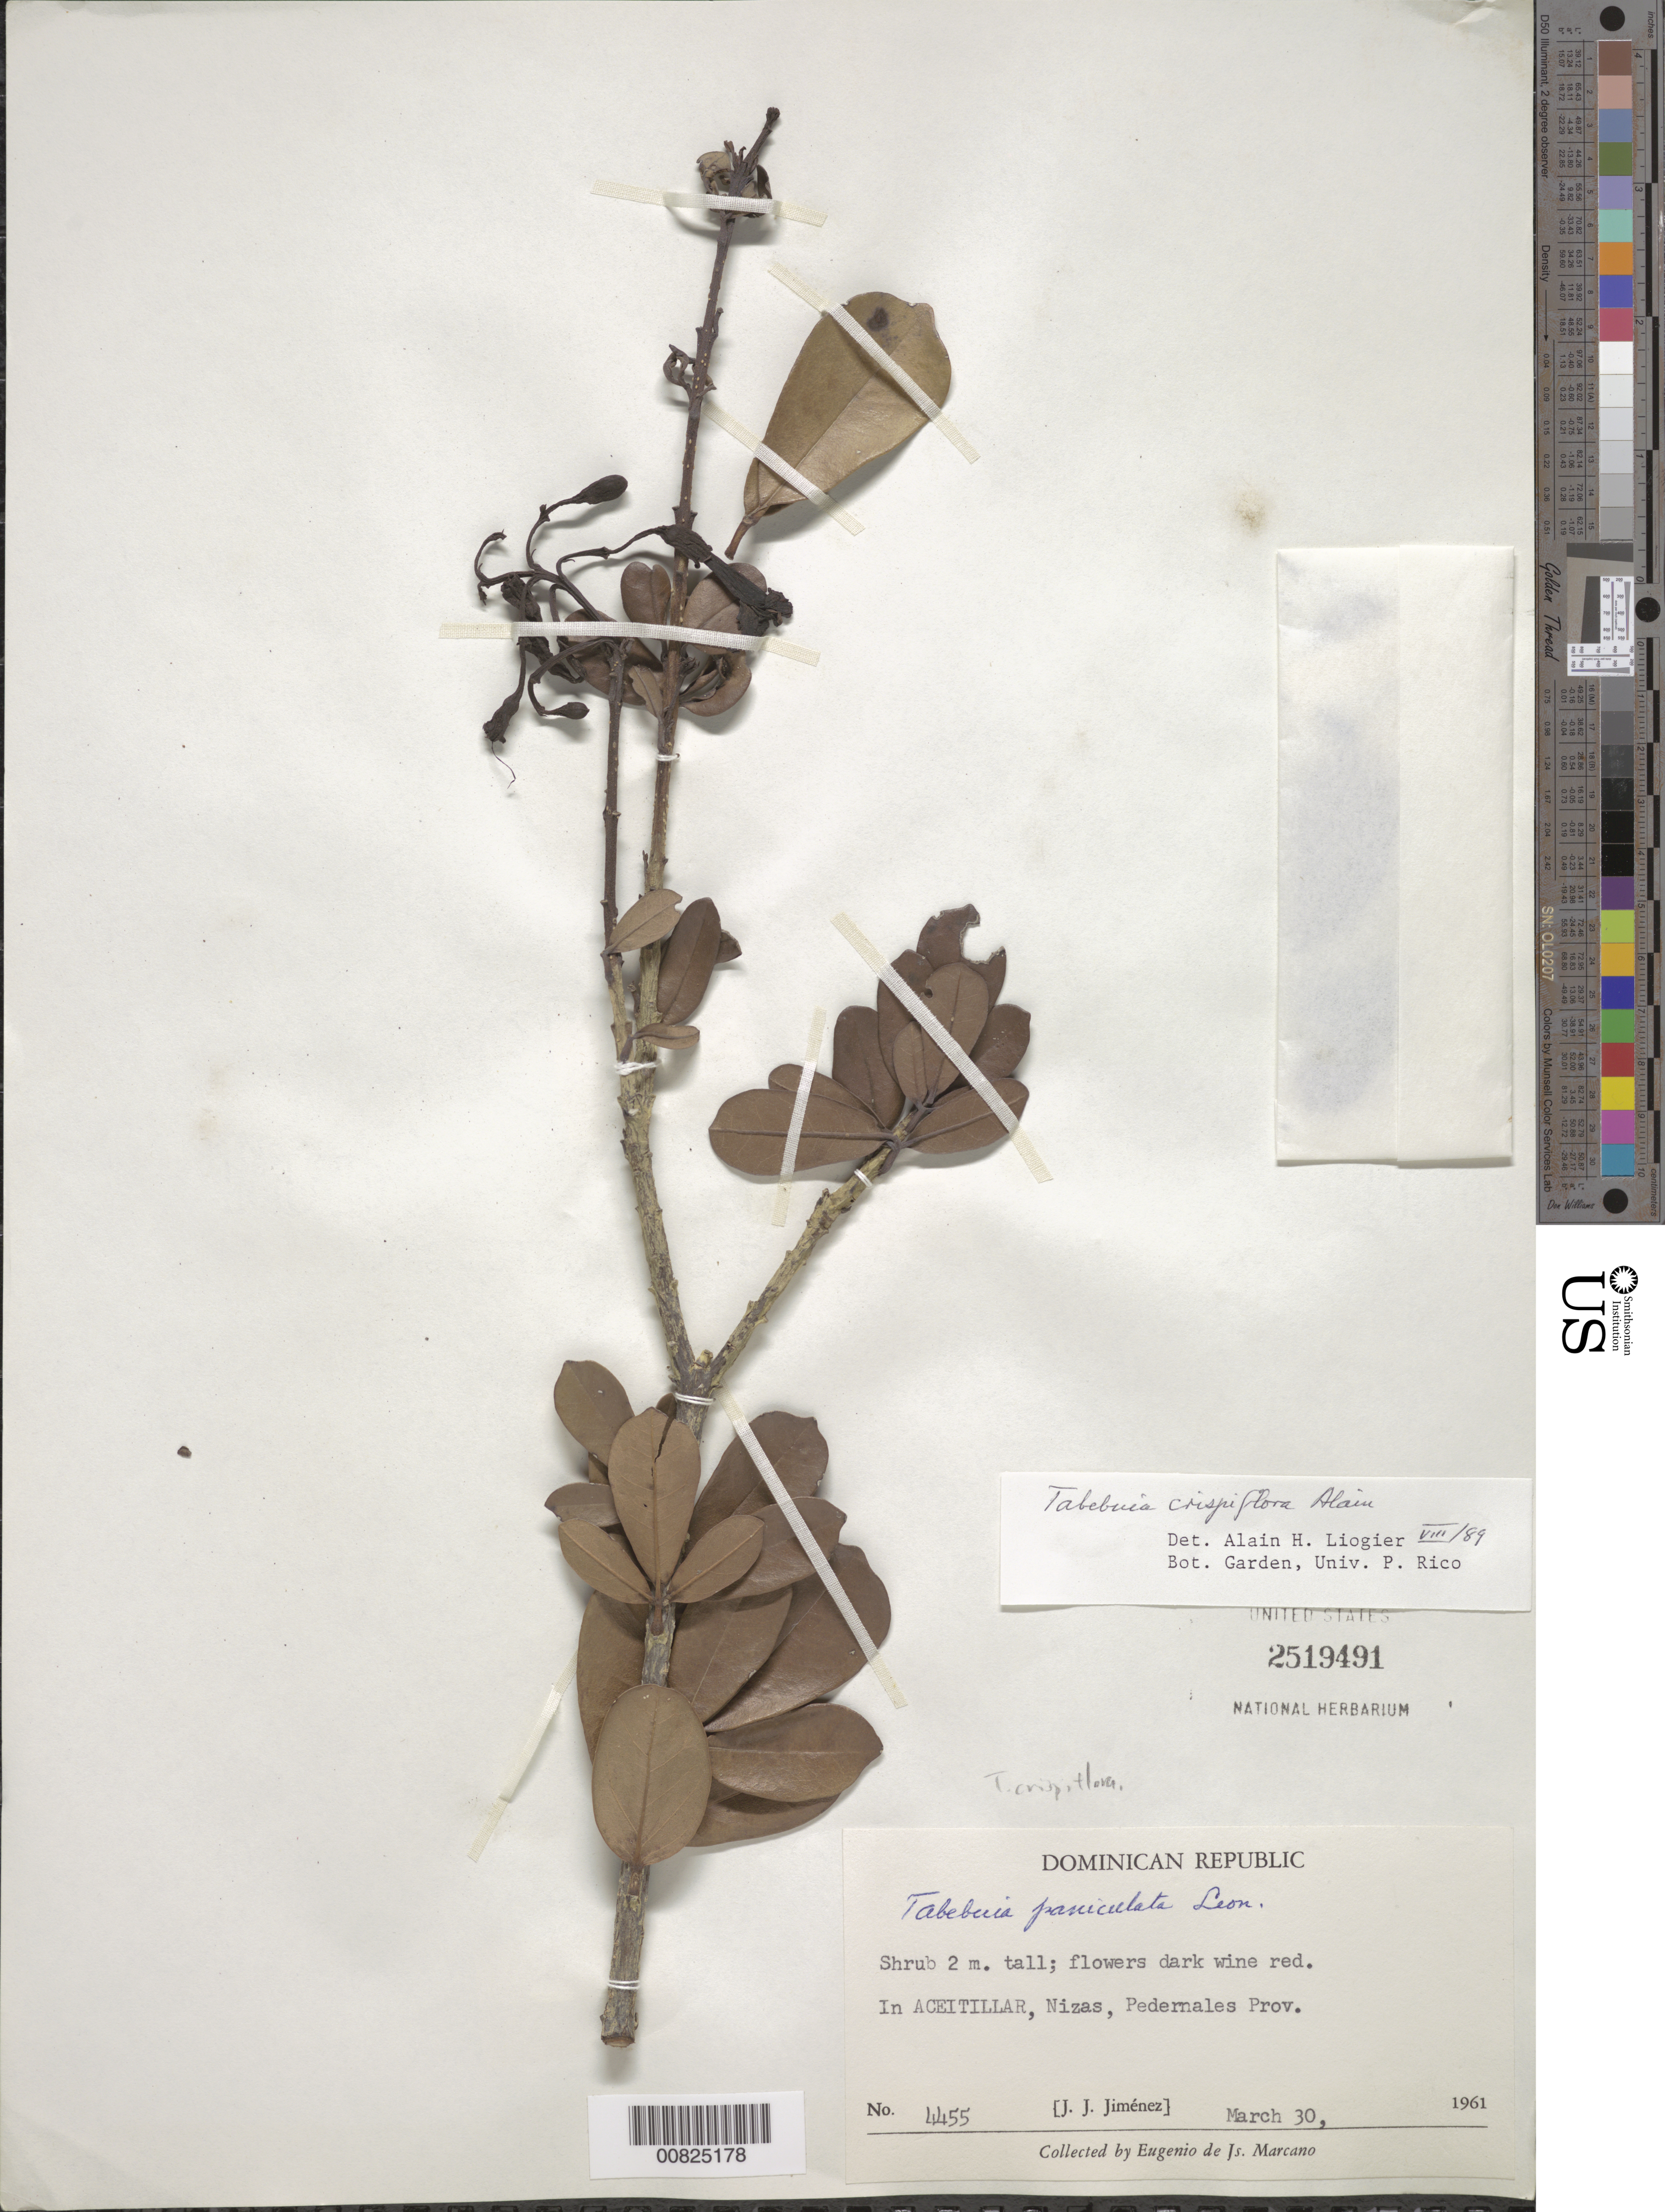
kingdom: Plantae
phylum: Tracheophyta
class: Magnoliopsida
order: Lamiales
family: Bignoniaceae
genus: Tabebuia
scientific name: Tabebuia crispiflora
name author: Alain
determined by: Liogier, Alain H.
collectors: J. J. Jiménez Almonte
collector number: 4455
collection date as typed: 30 Mar 1961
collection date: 1961-03-30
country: Dominican Republic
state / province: Pedernales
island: Hispaniola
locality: Aceitillar, Nizas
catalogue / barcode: US 2519491